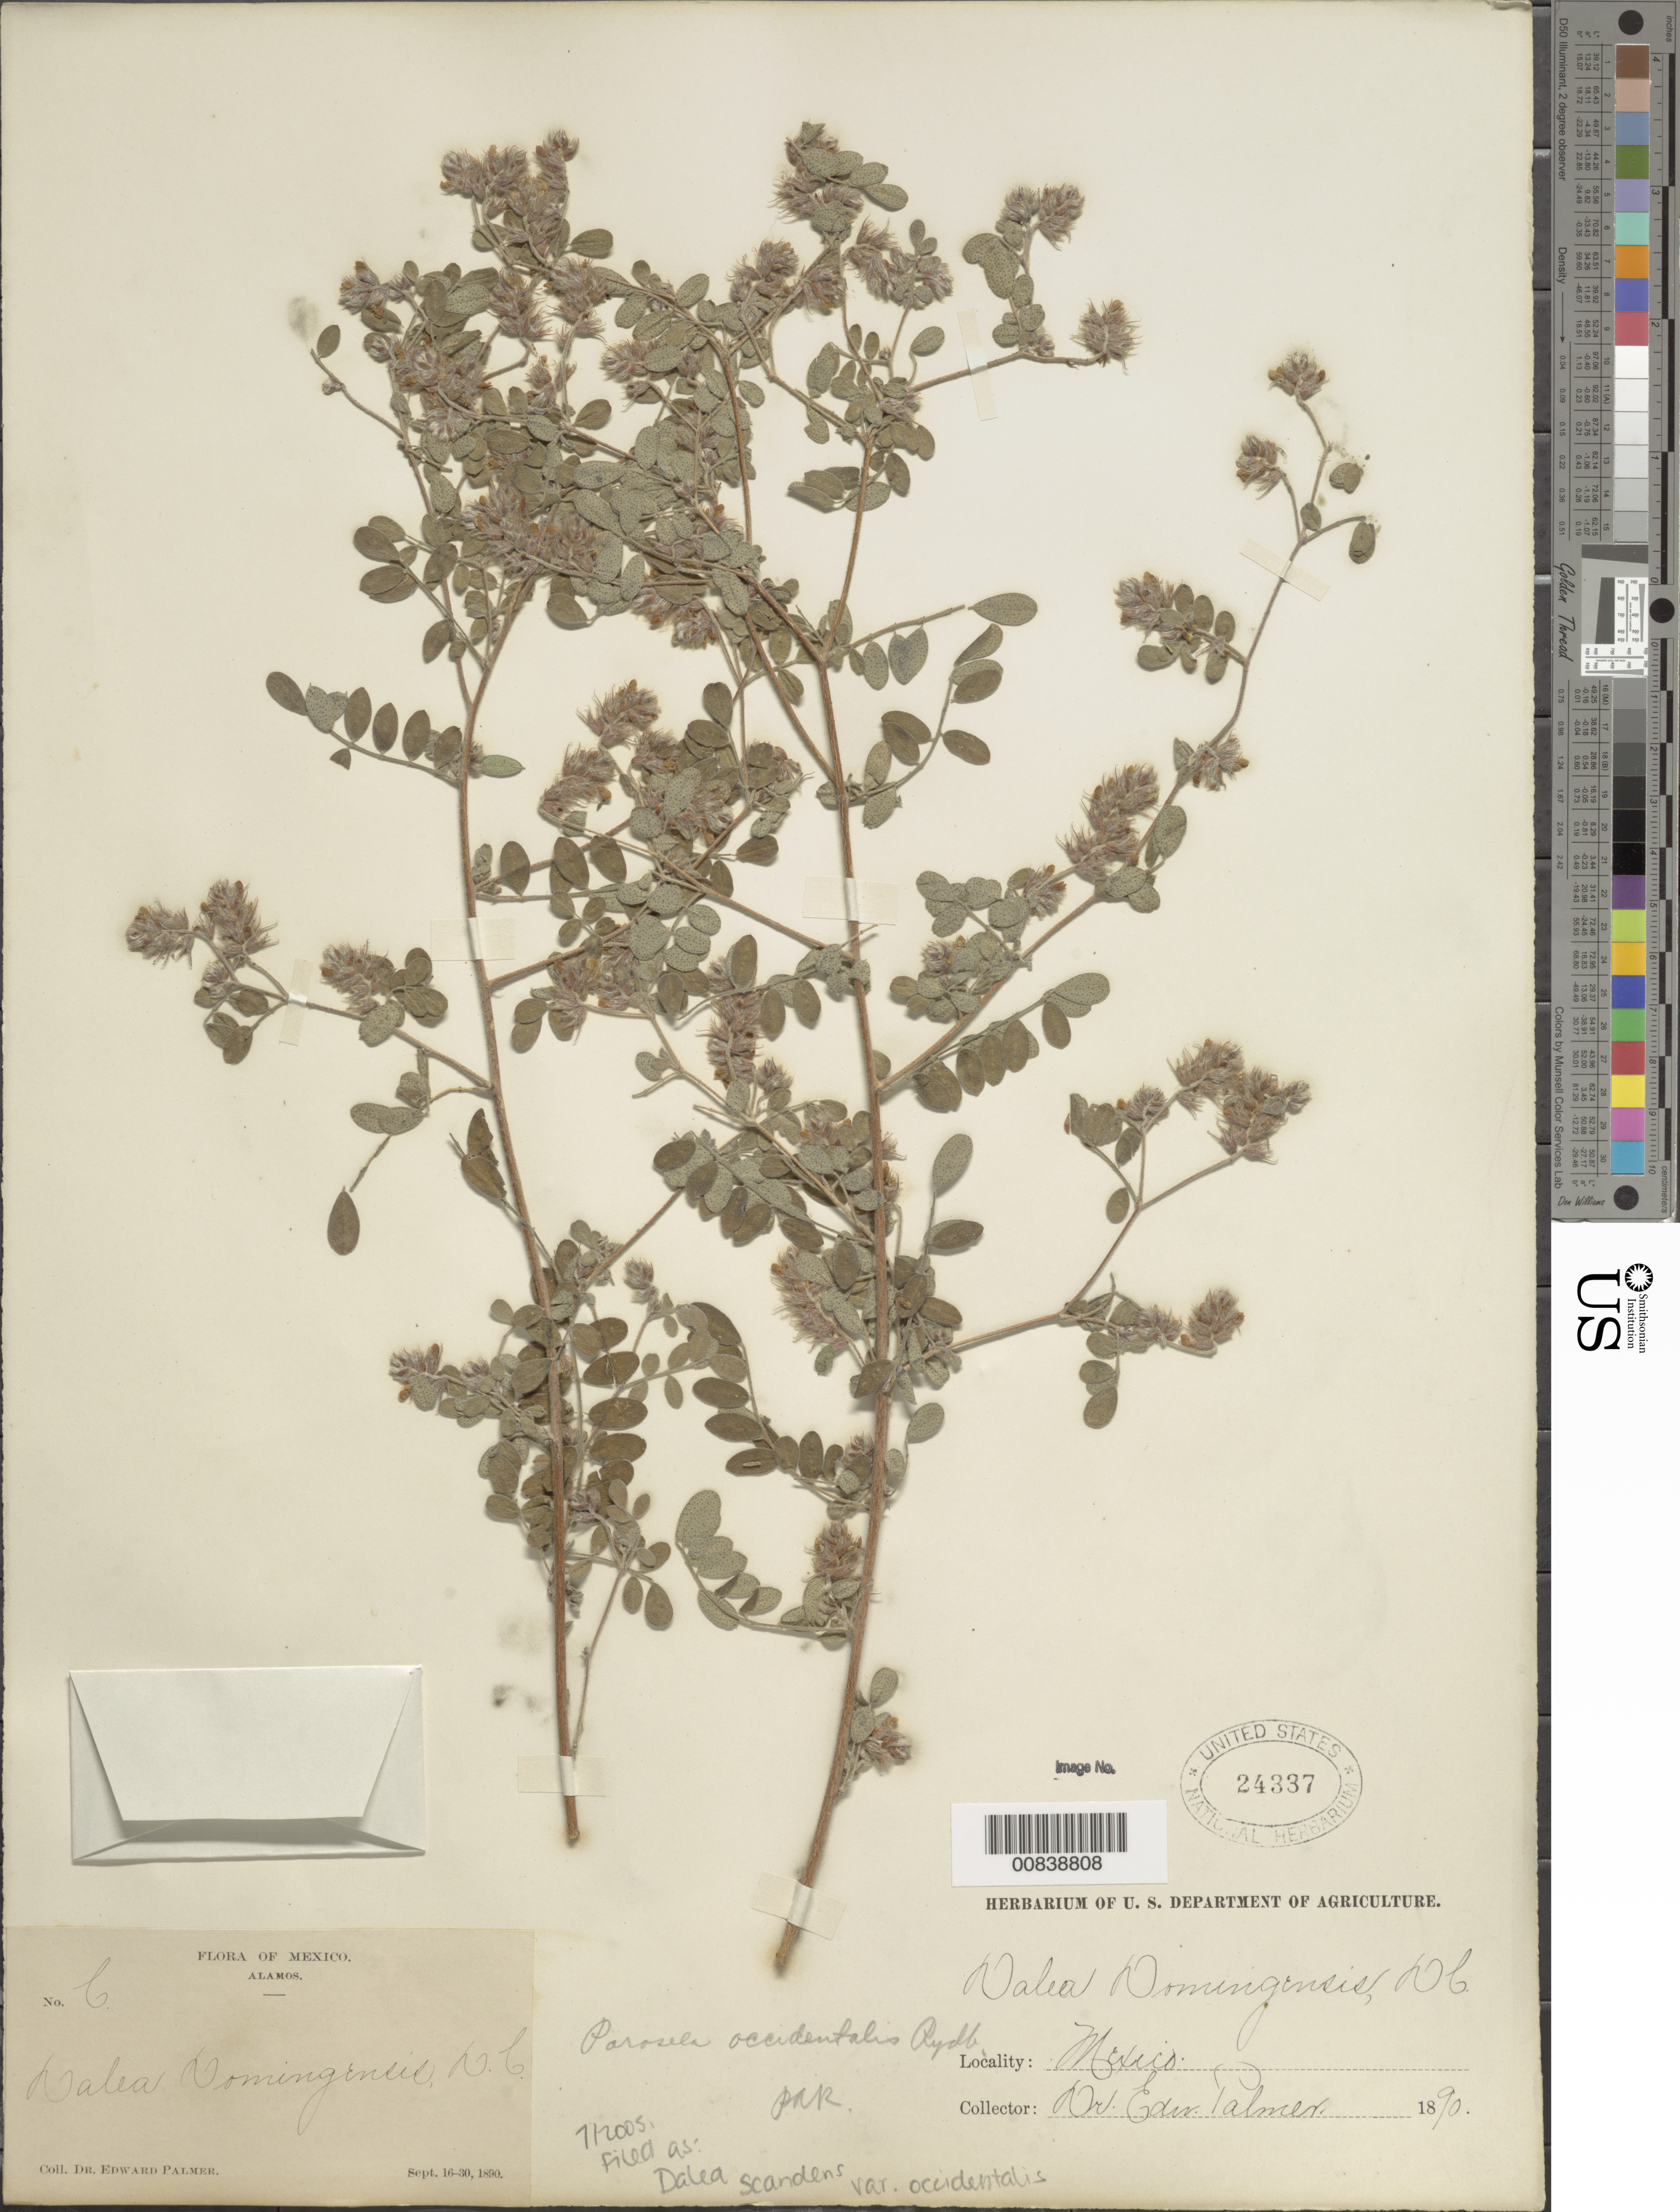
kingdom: Plantae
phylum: Tracheophyta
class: Magnoliopsida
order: Fabales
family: Fabaceae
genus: Dalea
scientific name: Dalea occidentalis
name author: (Rydb.) L. Riley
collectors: E. Palmer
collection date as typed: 16 Sep 1890 to 30 Sep 1890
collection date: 1890-09-16/1890-09-30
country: Mexico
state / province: Sonora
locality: C. Alamos, Sonora.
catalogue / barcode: US 24337